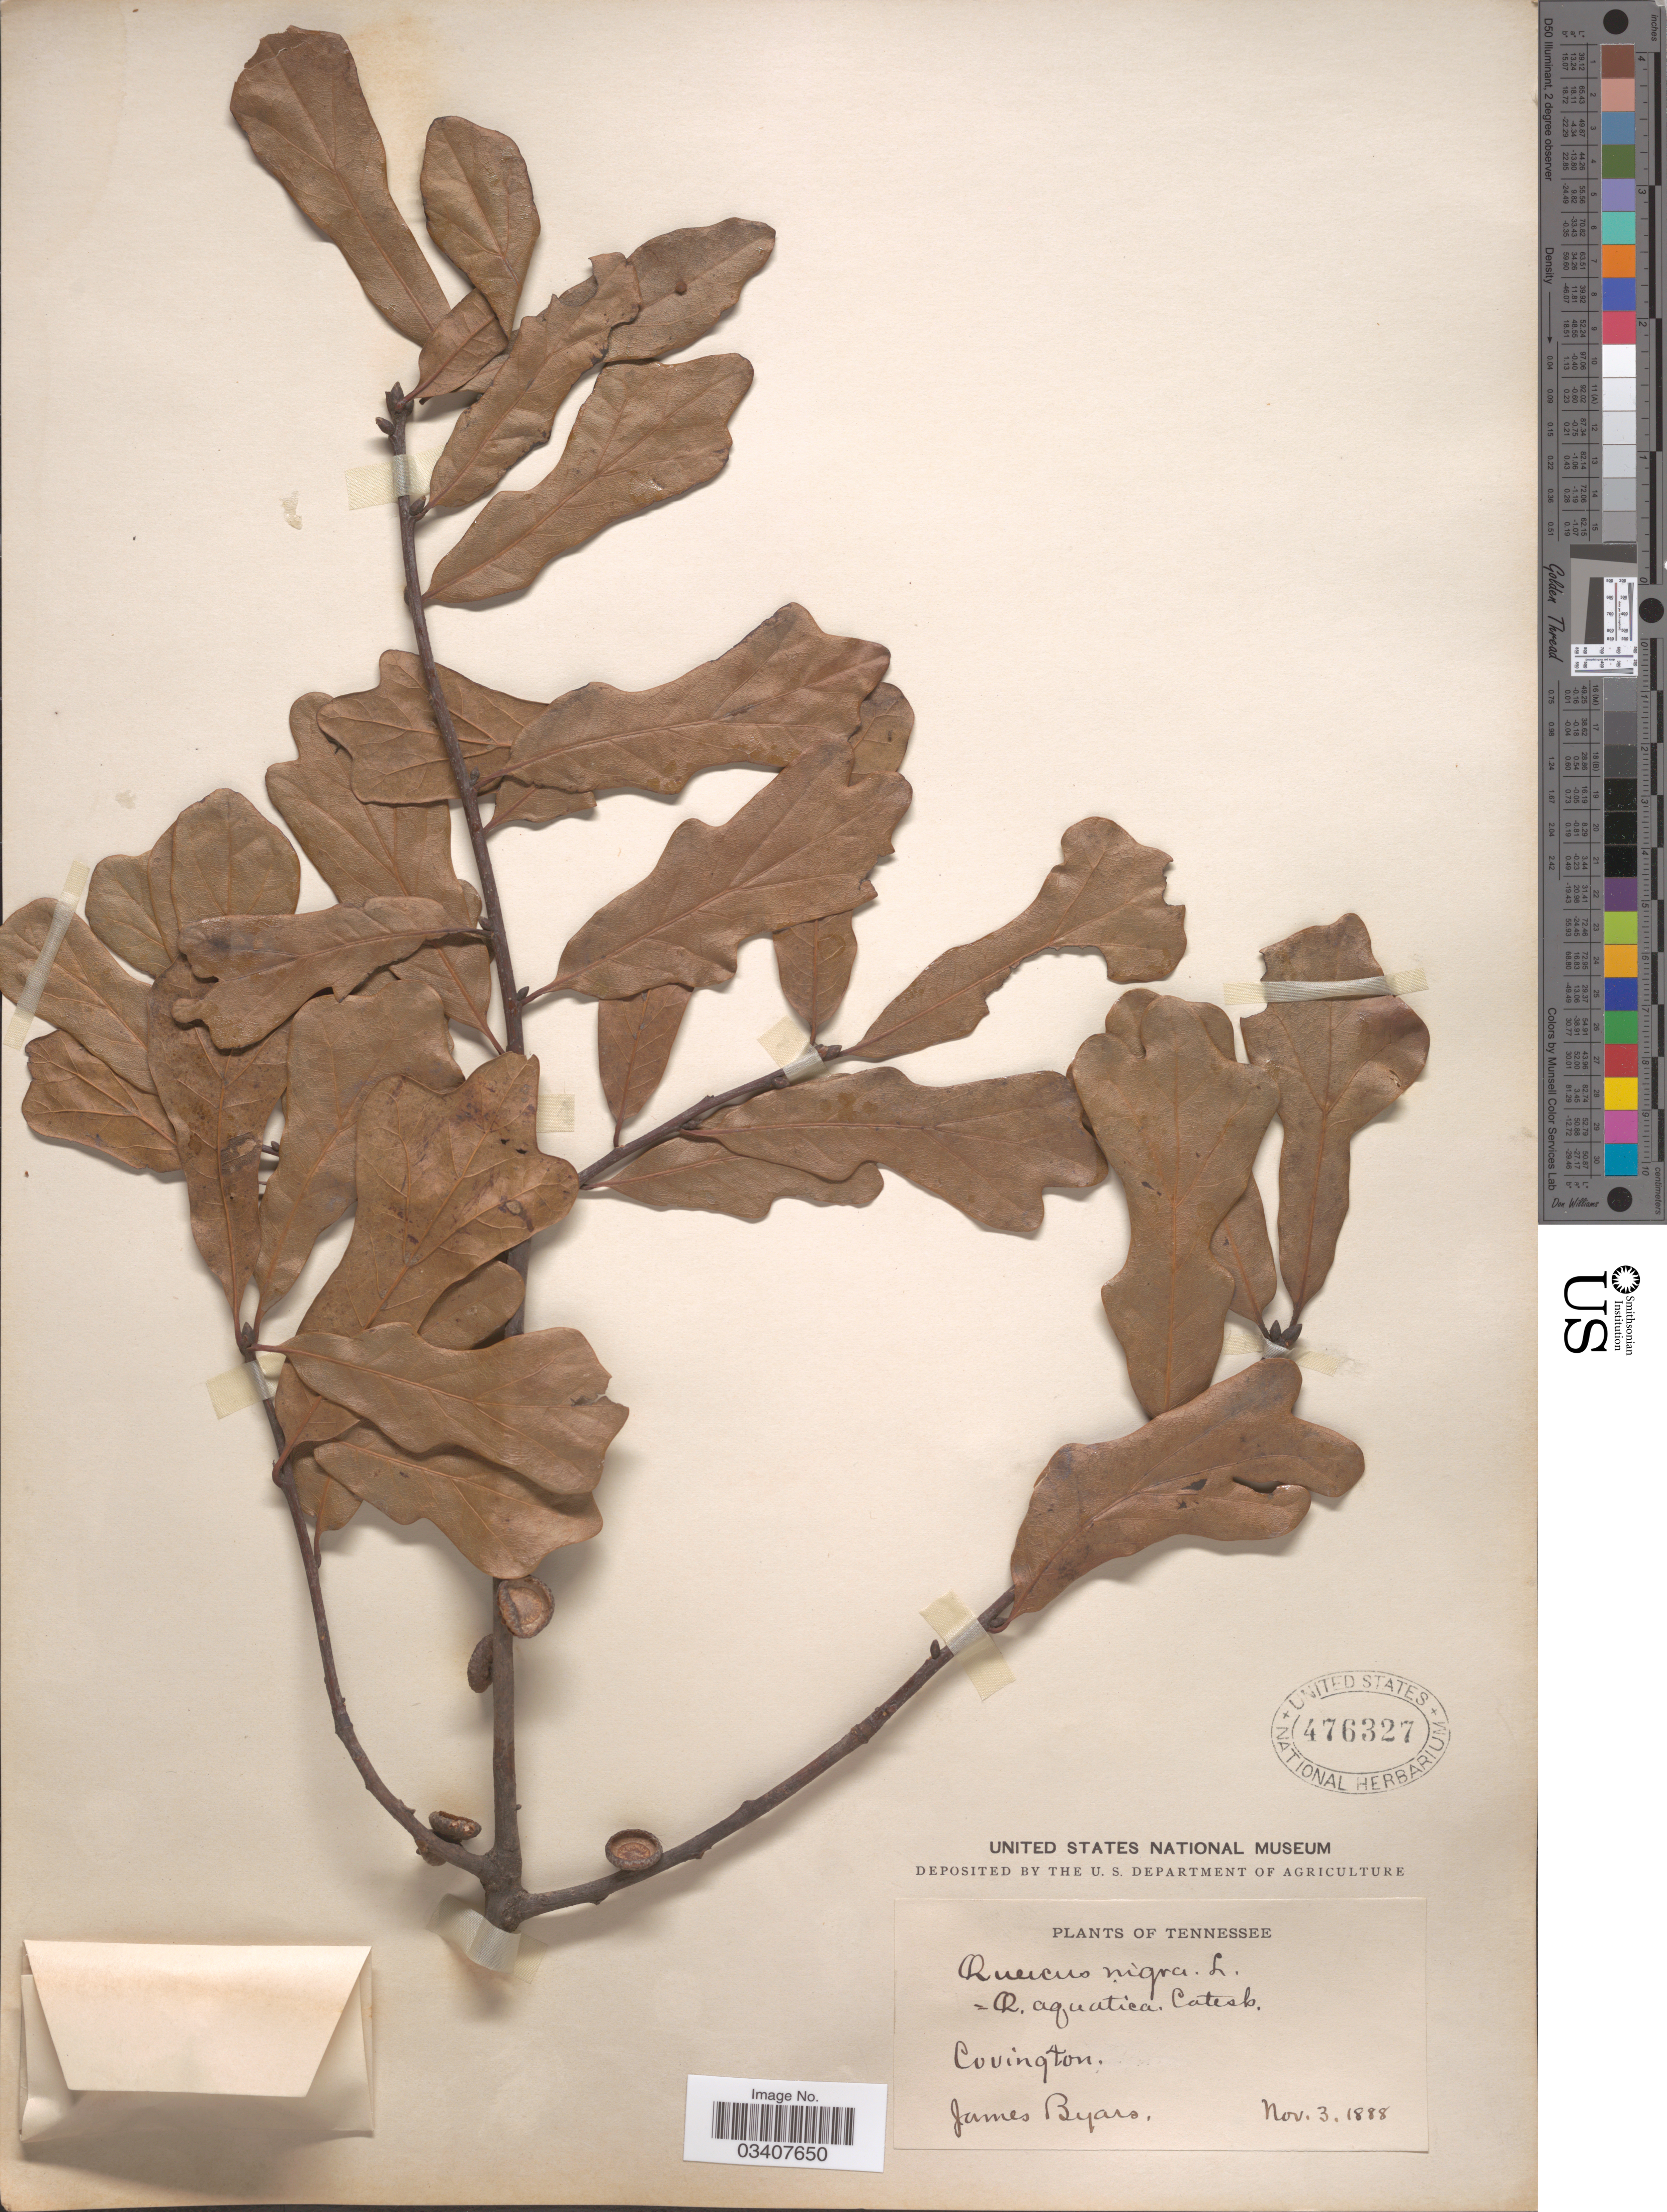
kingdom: Plantae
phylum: Tracheophyta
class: Magnoliopsida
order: Fagales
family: Fagaceae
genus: Quercus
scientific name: Quercus nigra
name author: L.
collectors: J. Byars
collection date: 1888-11-03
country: United States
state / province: Tennessee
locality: Covington.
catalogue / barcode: US 476327